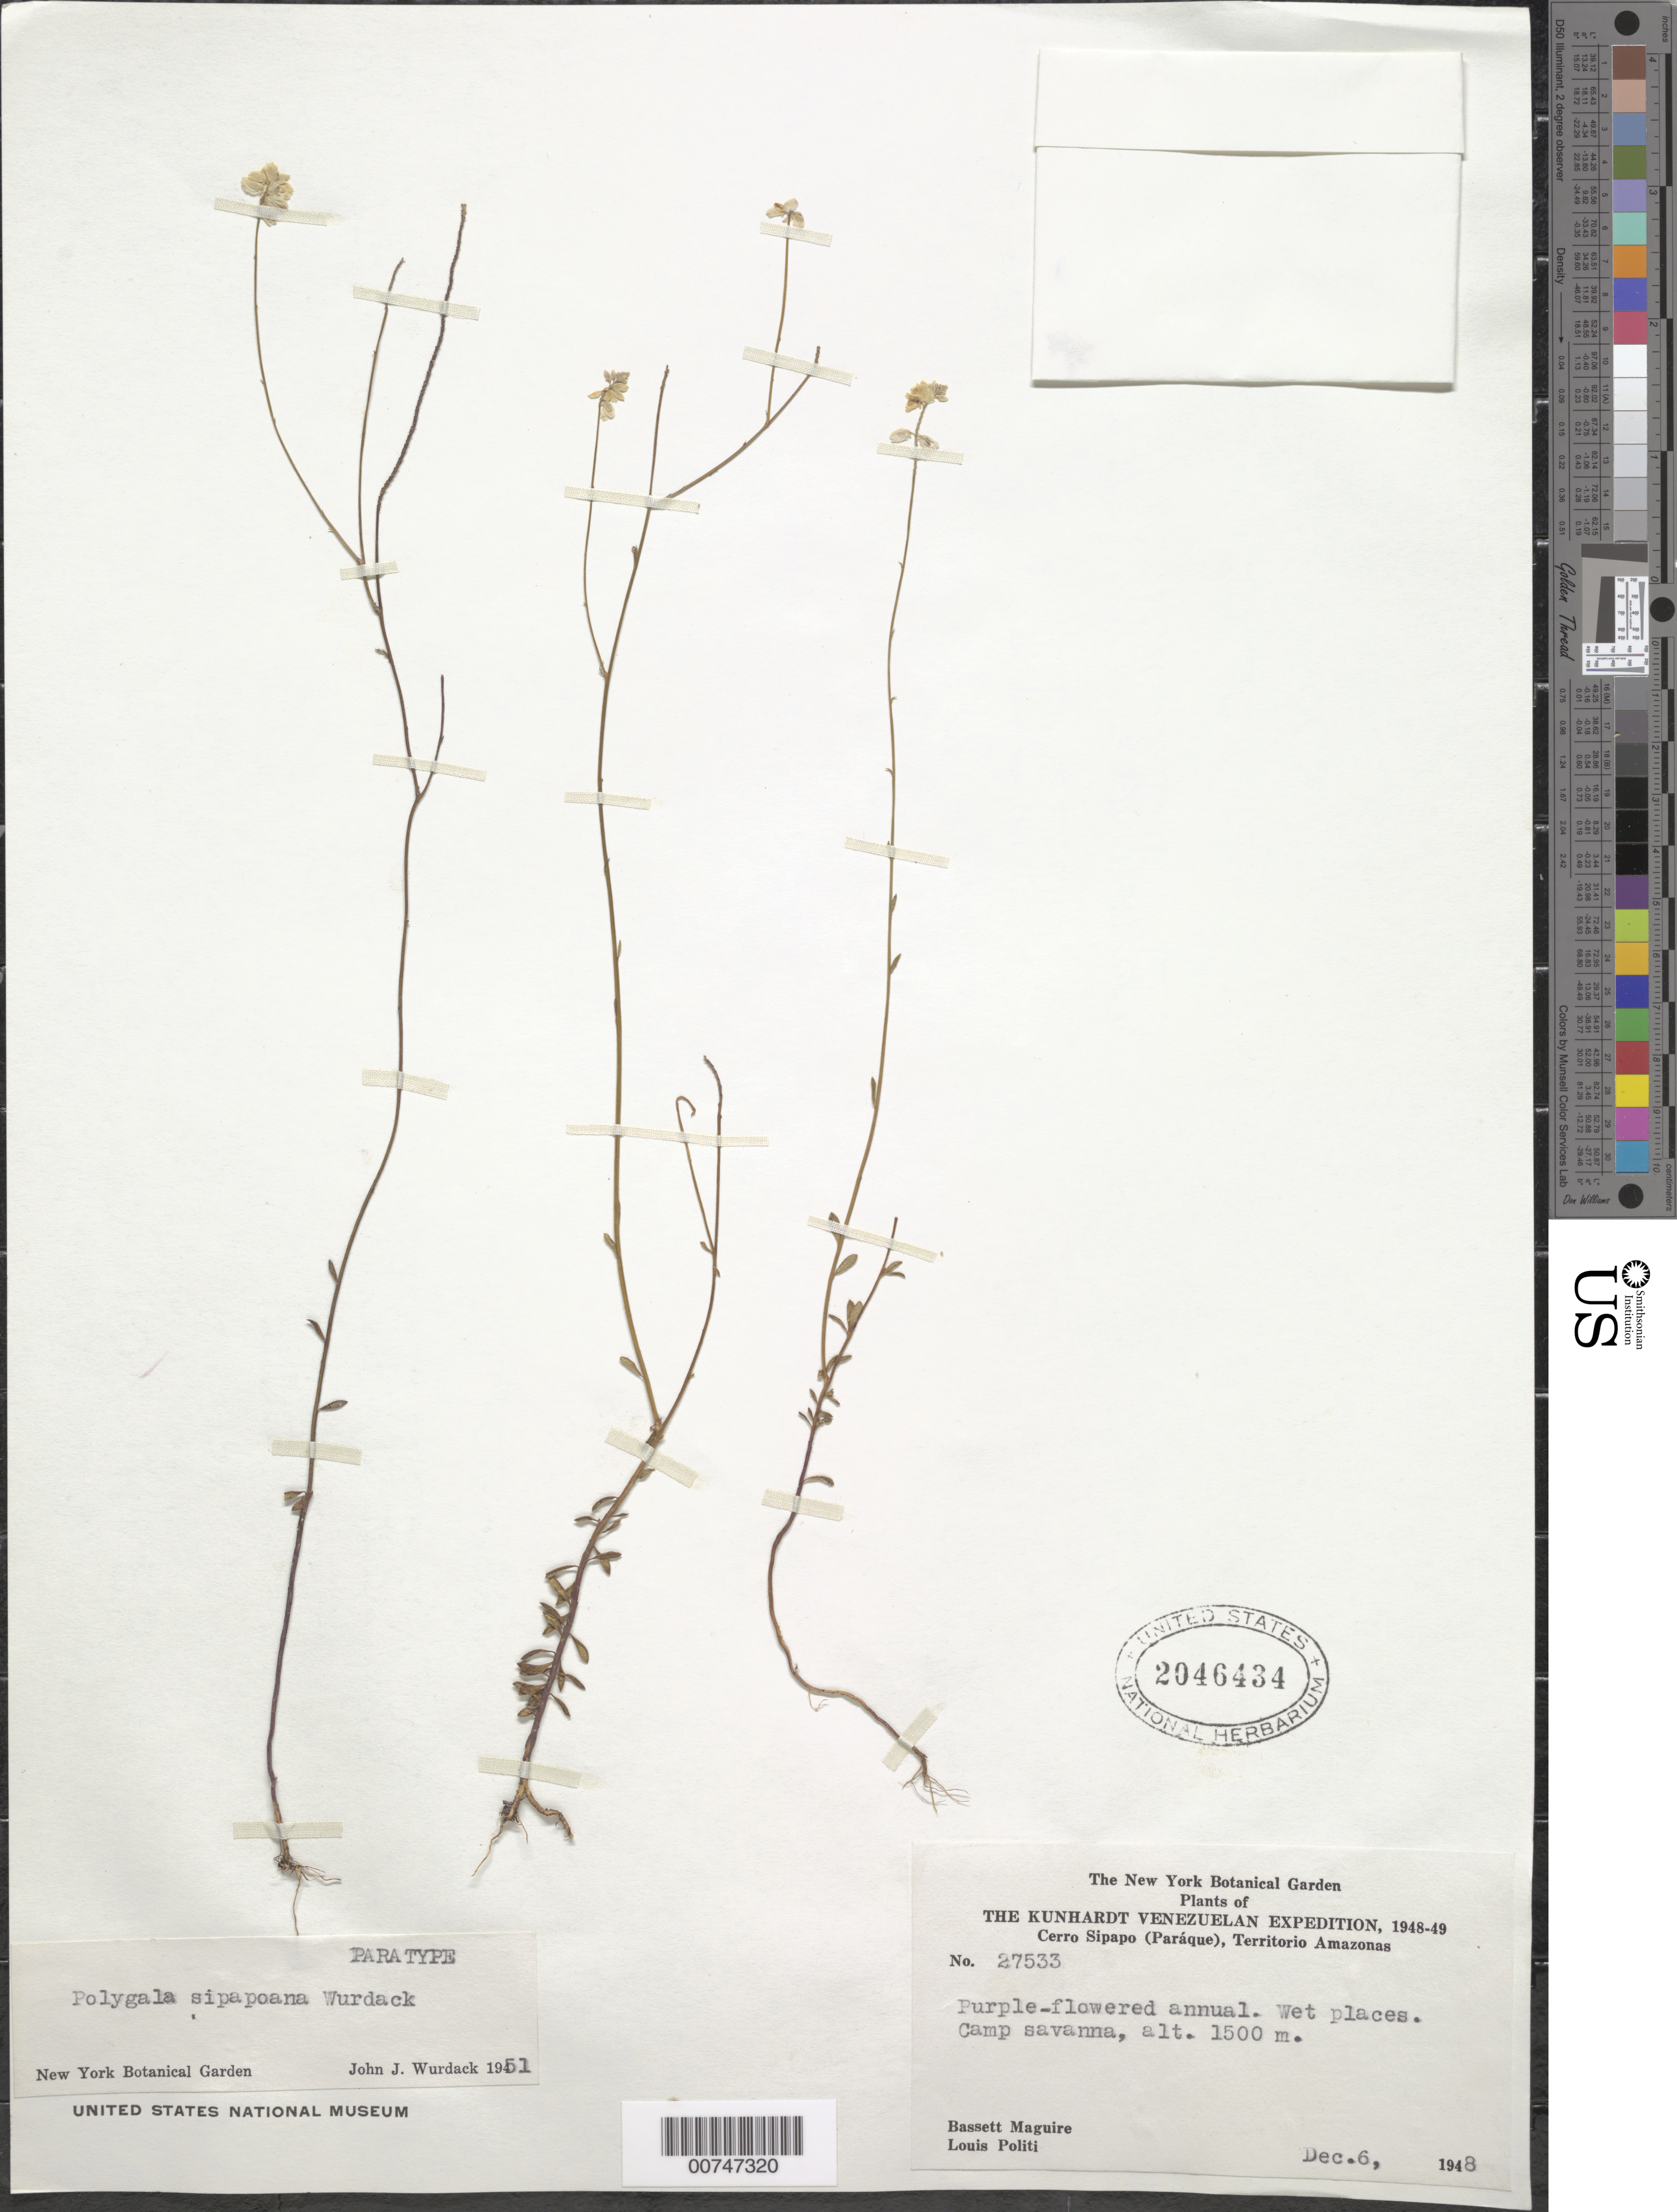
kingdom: Plantae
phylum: Tracheophyta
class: Magnoliopsida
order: Fabales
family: Polygalaceae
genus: Polygala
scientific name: Polygala sipapoana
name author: Wurdack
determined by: Wurdack, John J., (US), US (UNITED STATES)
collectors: B. Maguire & L. Politi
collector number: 27533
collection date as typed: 6-Dec-48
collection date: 1948-12-06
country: Venezuela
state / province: Amazonas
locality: Cerro Sipapo (Paráque), Savanna Camp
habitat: Wet places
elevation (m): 1500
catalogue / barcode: US 2046434